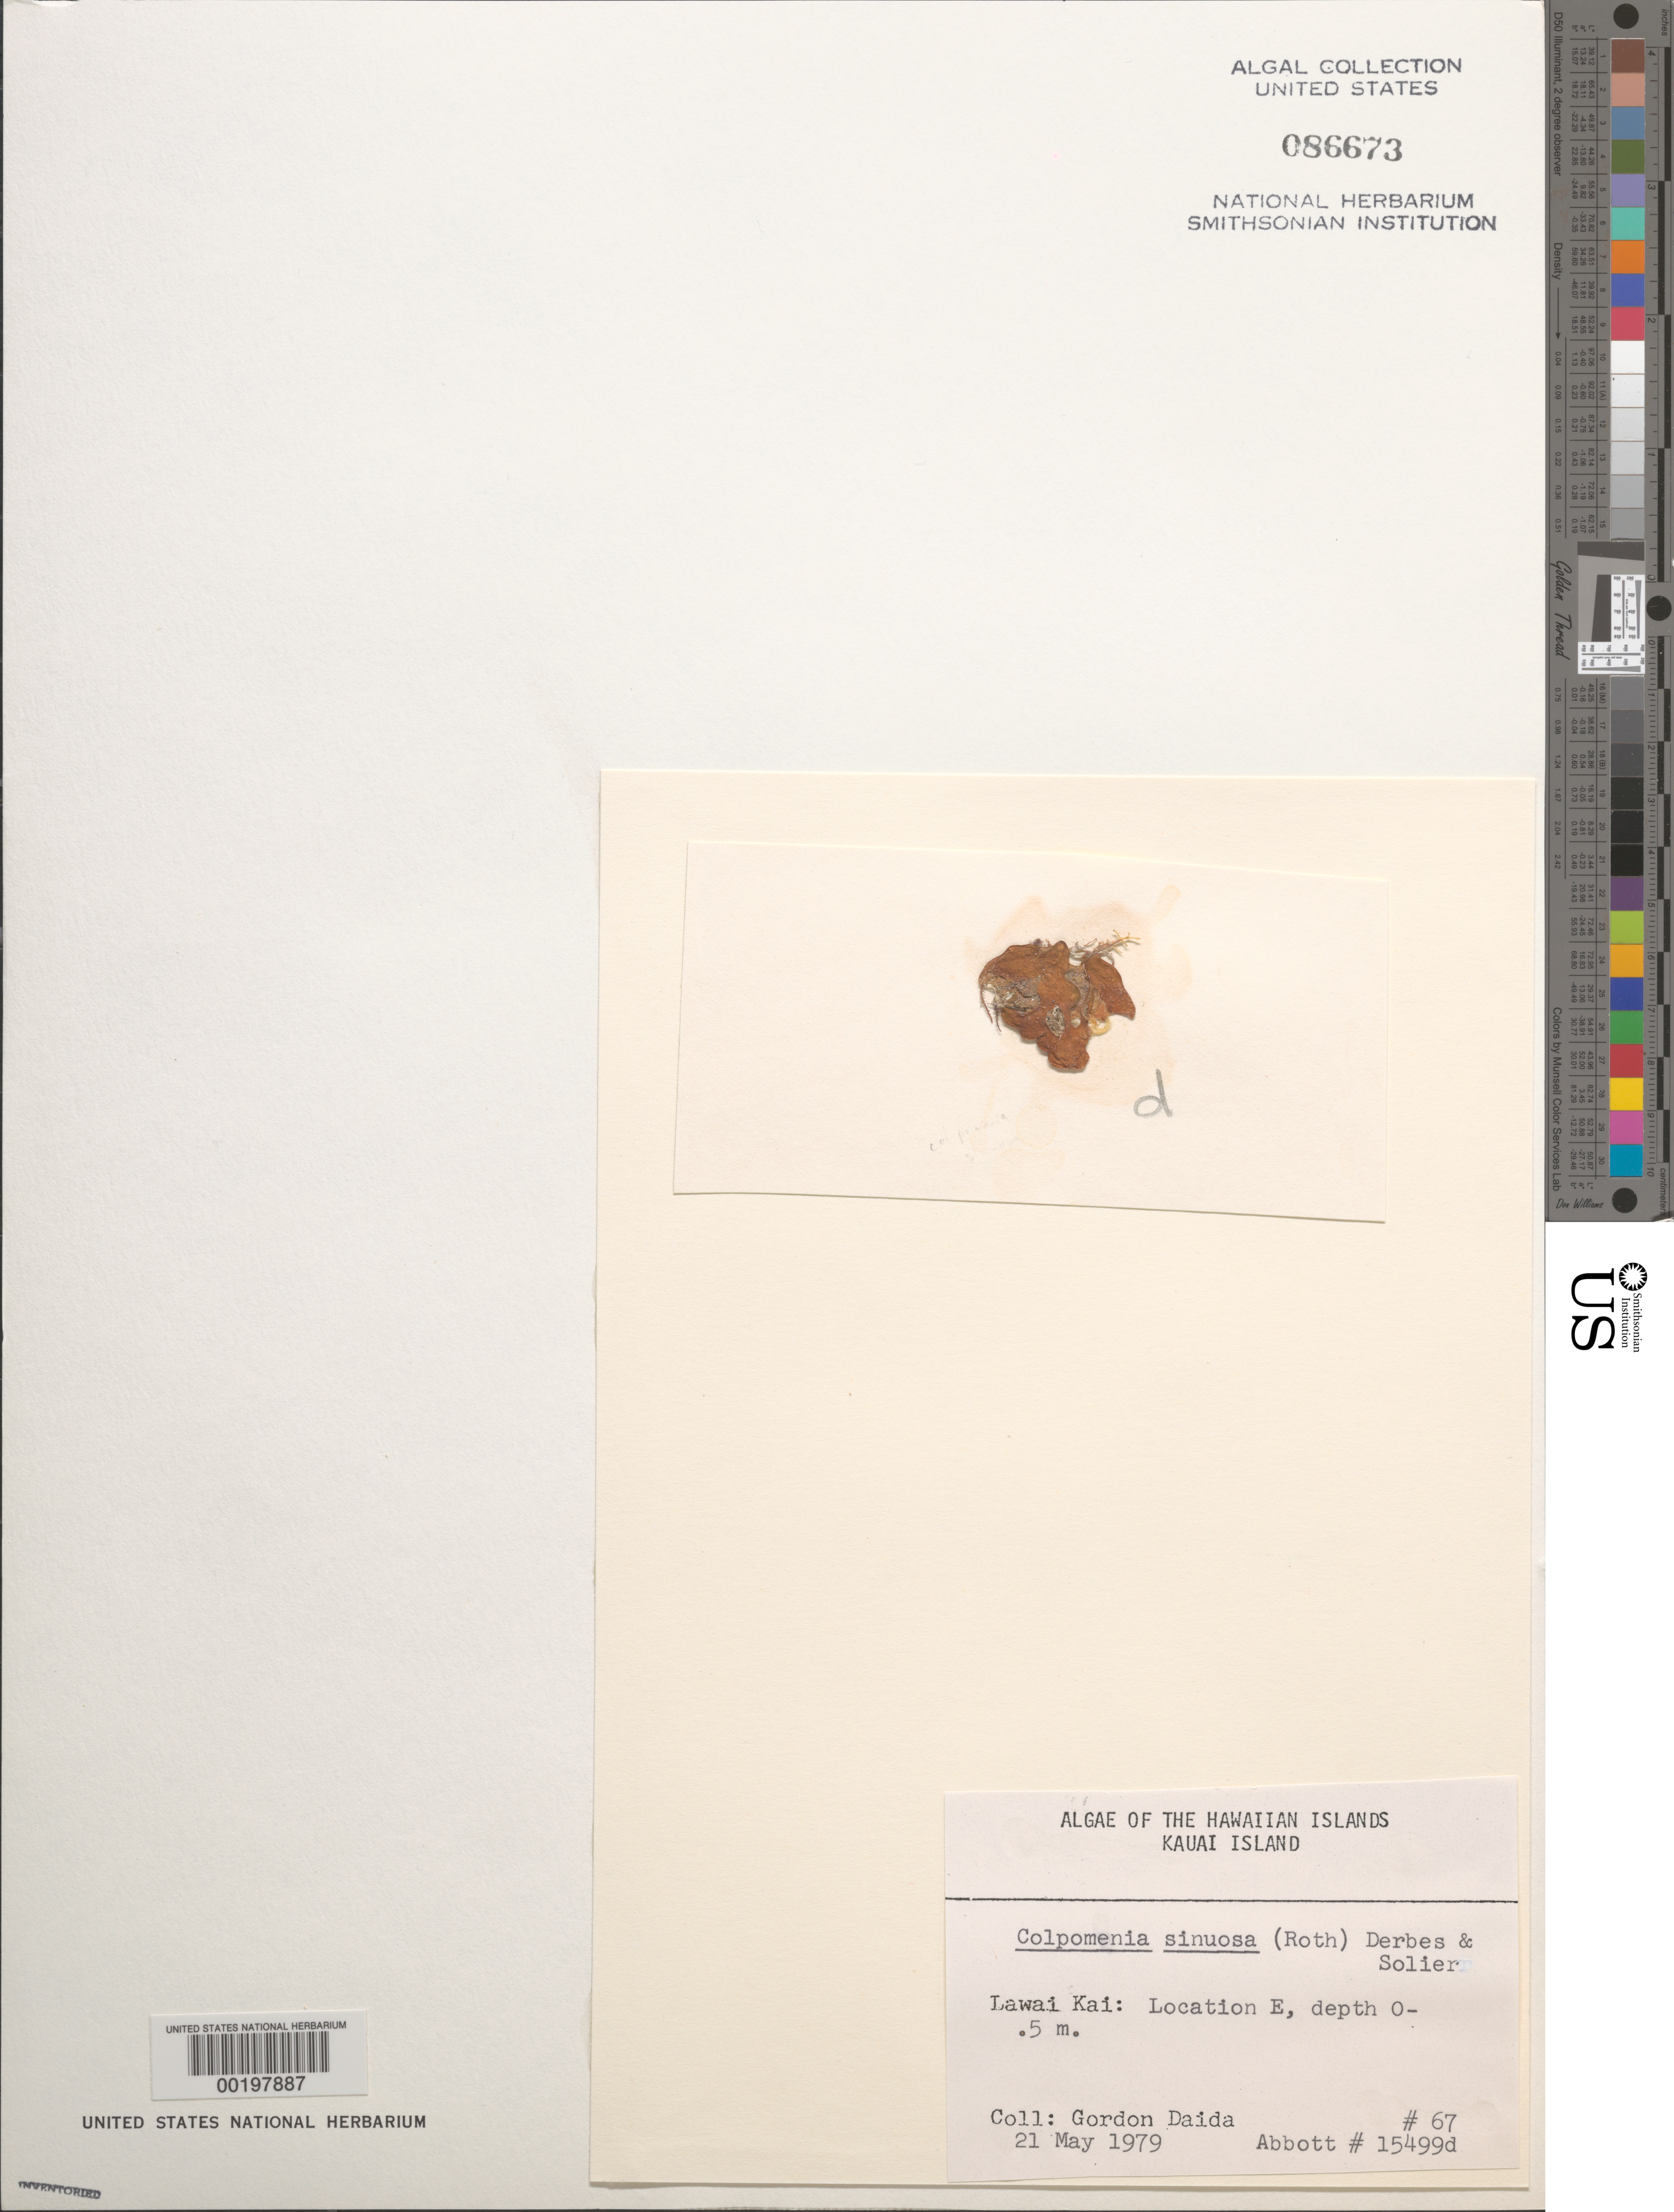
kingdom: Chromista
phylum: Ochrophyta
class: Phaeophyceae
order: Scytosiphonales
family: Scytosiphonaceae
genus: Colpomenia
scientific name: Colpomenia sinuosa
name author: (K. Mert. ex Roth) Derbes & Solier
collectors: G. Daida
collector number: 67 & IAA 15499D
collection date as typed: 21 May 1979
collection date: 1979-05-21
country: United States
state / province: Hawaii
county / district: Kauai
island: Kaua'i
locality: Lawai Kai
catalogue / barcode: US 86673